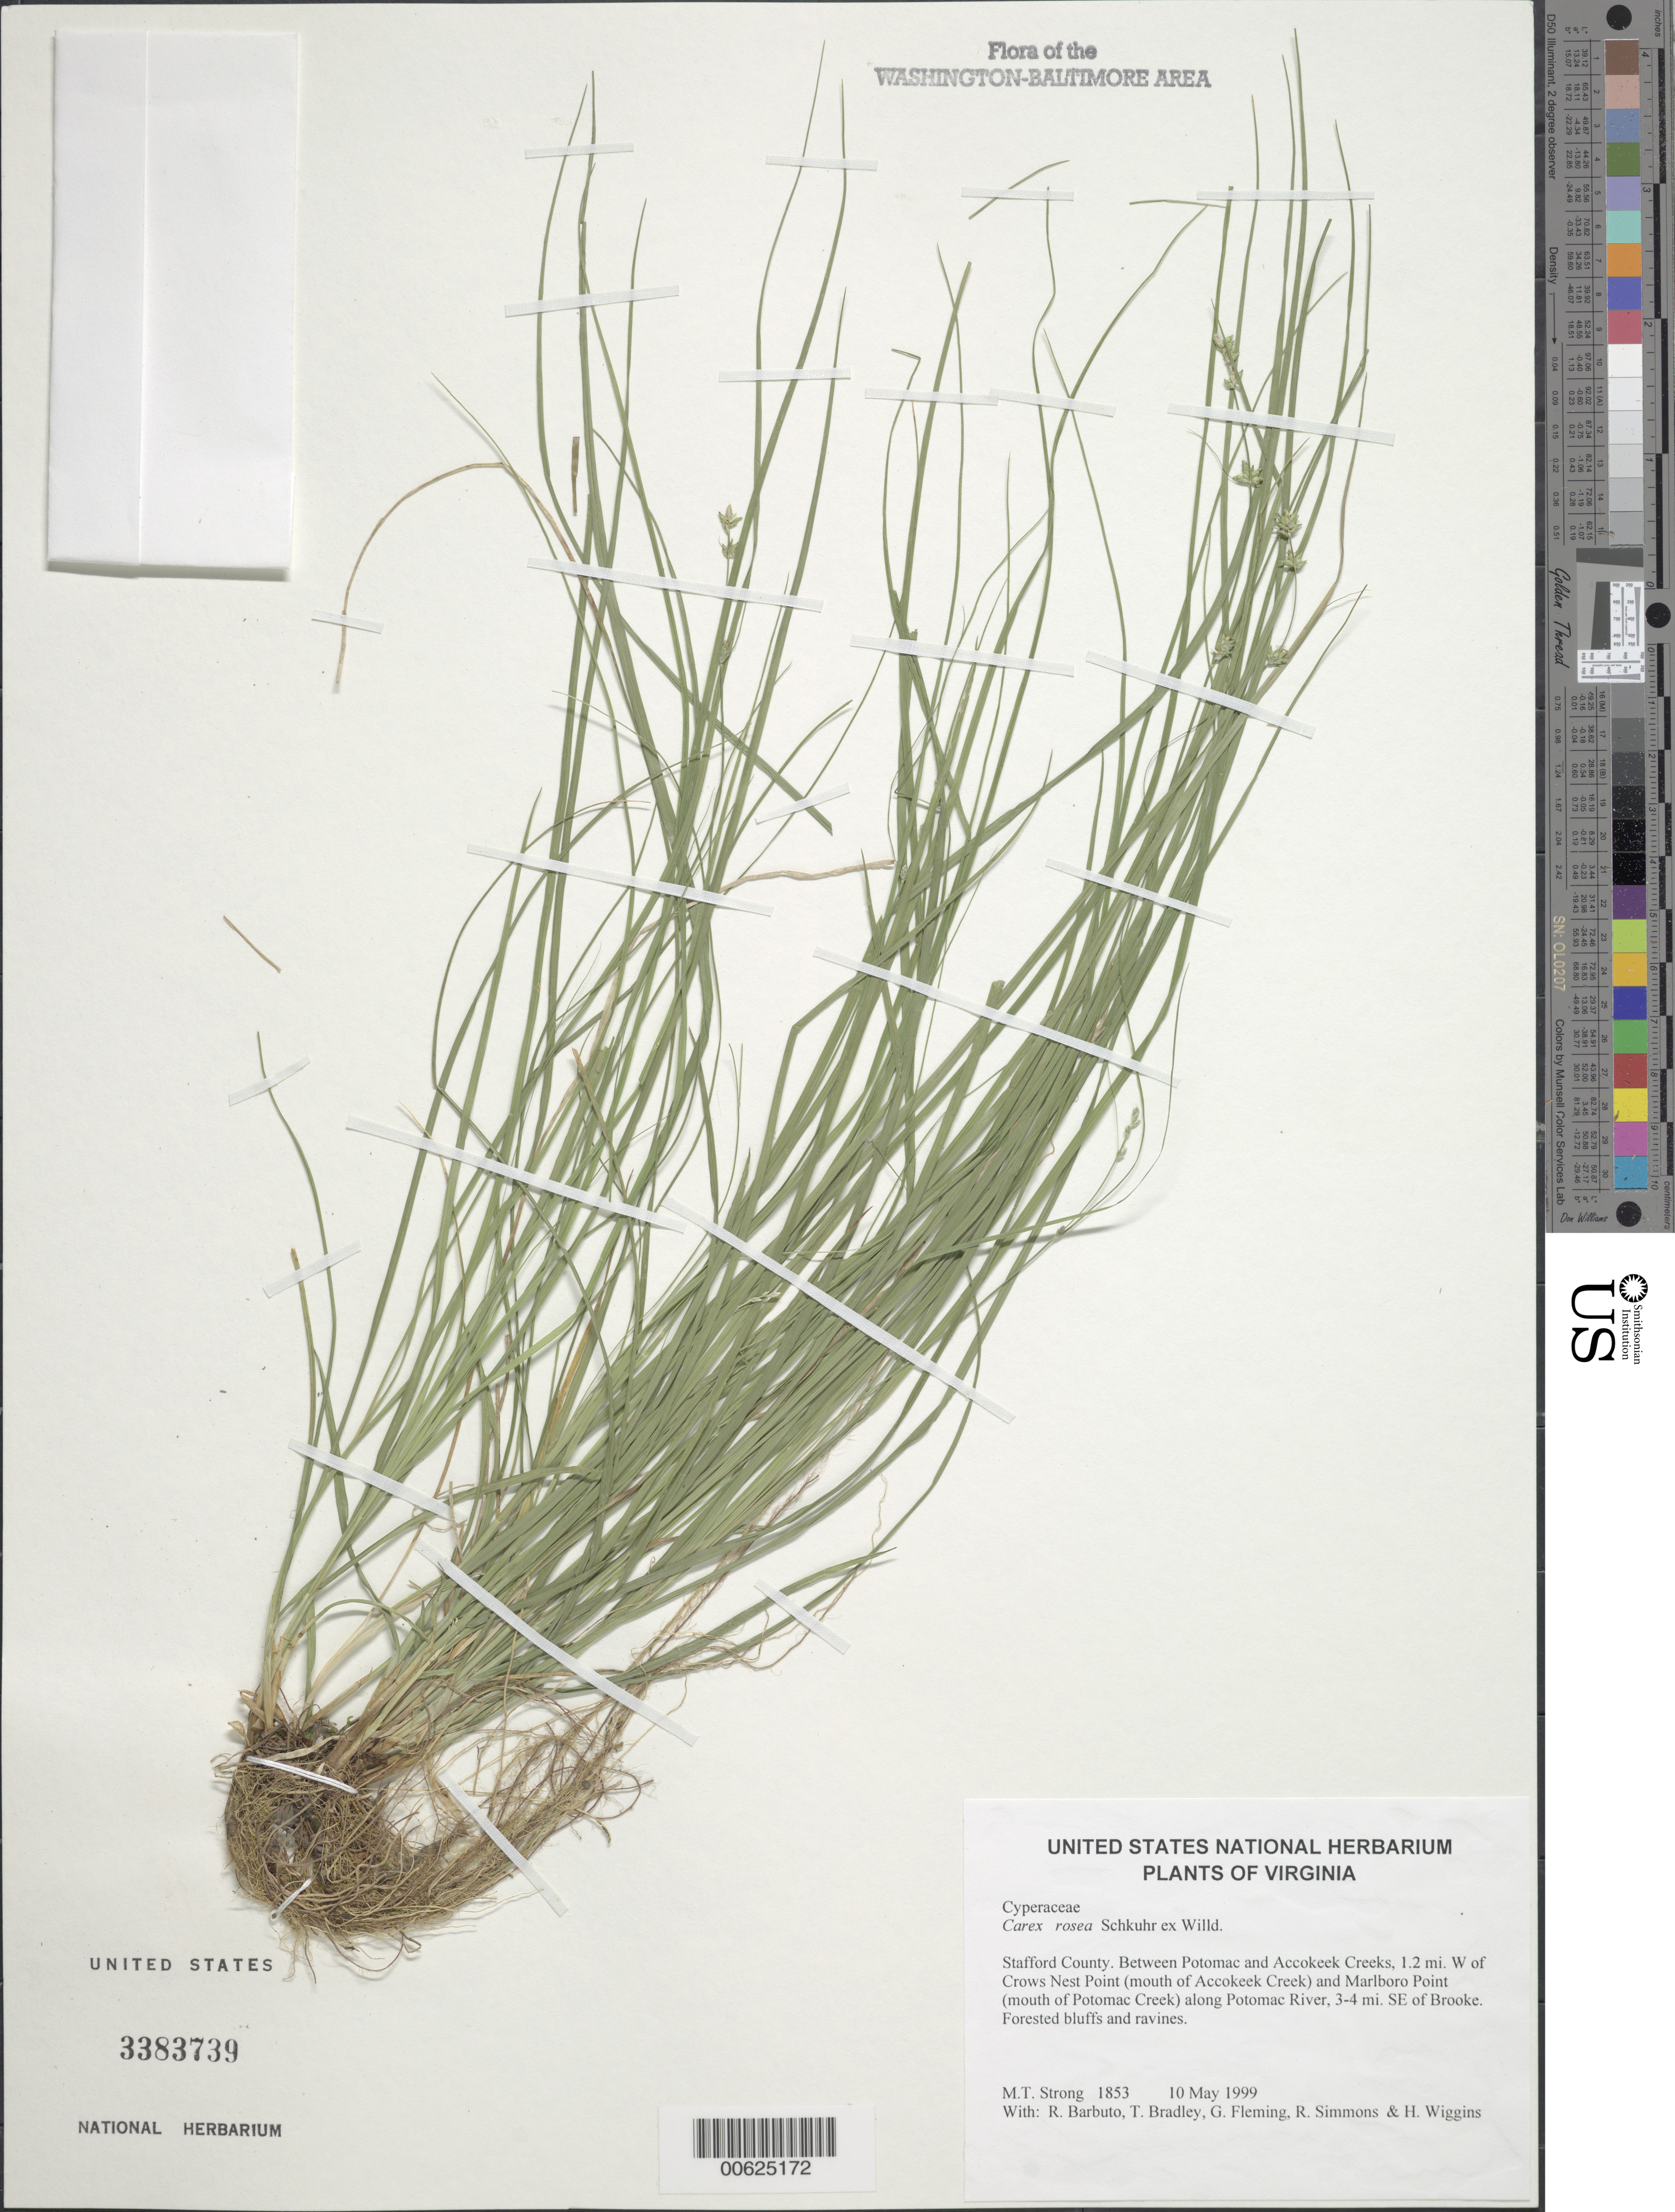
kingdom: Plantae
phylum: Tracheophyta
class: Liliopsida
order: Poales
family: Cyperaceae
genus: Carex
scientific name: Carex rosea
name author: Willd.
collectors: M. T. Strong, R. Barbuto, T. Bradley, G. Fleming, R. Simmons & H. Wiggins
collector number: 1853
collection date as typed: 10 May 1999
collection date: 1999-05-10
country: United States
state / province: Virginia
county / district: Stafford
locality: Between Potomac and Accokeek Creeks, 1.2 mi. W of Crows Nest Point (mouth of Accokeek Creek) and Marlboro Point (mouth of Potomac Creek) along Potomac River, 3-4 mi. SE of Brooke.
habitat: Forested bluffs and ravines.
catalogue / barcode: US 3383739